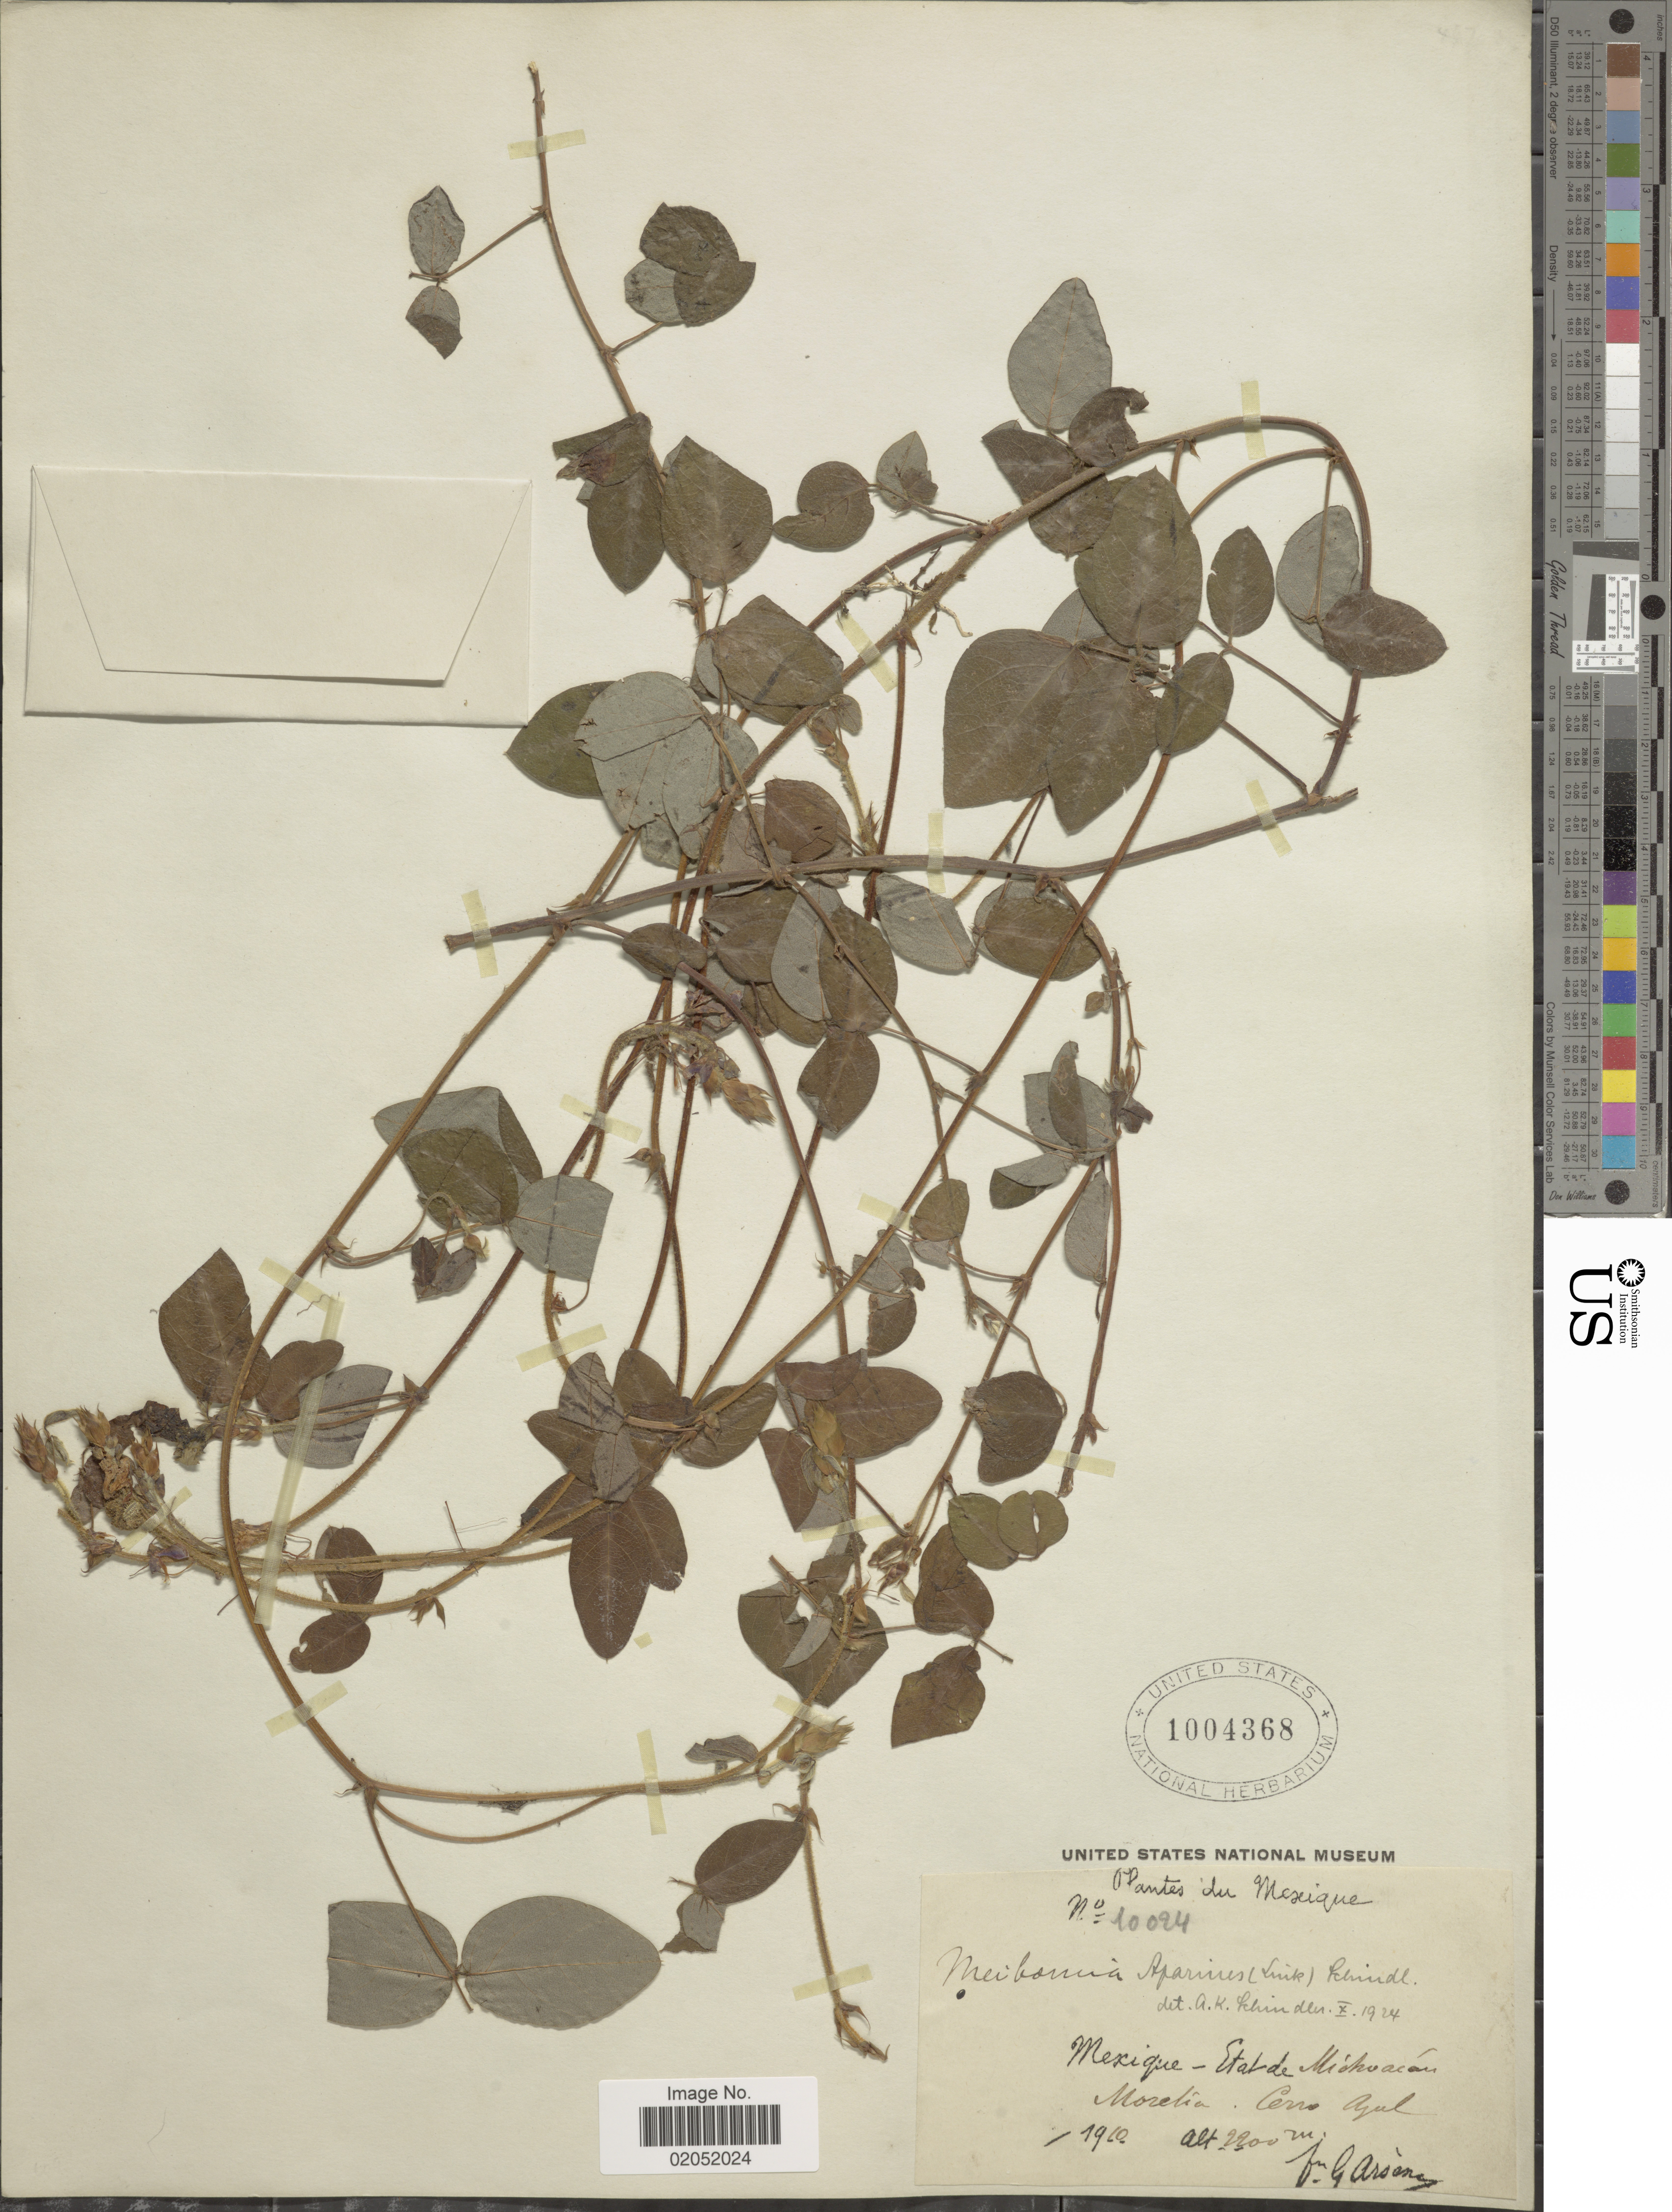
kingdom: Plantae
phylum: Tracheophyta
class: Magnoliopsida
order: Fabales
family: Fabaceae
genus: Desmodium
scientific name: Desmodium aparines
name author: (Link) DC.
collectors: Bro. G. Arsène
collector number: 10024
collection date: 1910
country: Mexico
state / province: Michoacán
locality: Morelia. Cerro Azul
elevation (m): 2200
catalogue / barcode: US 1004368